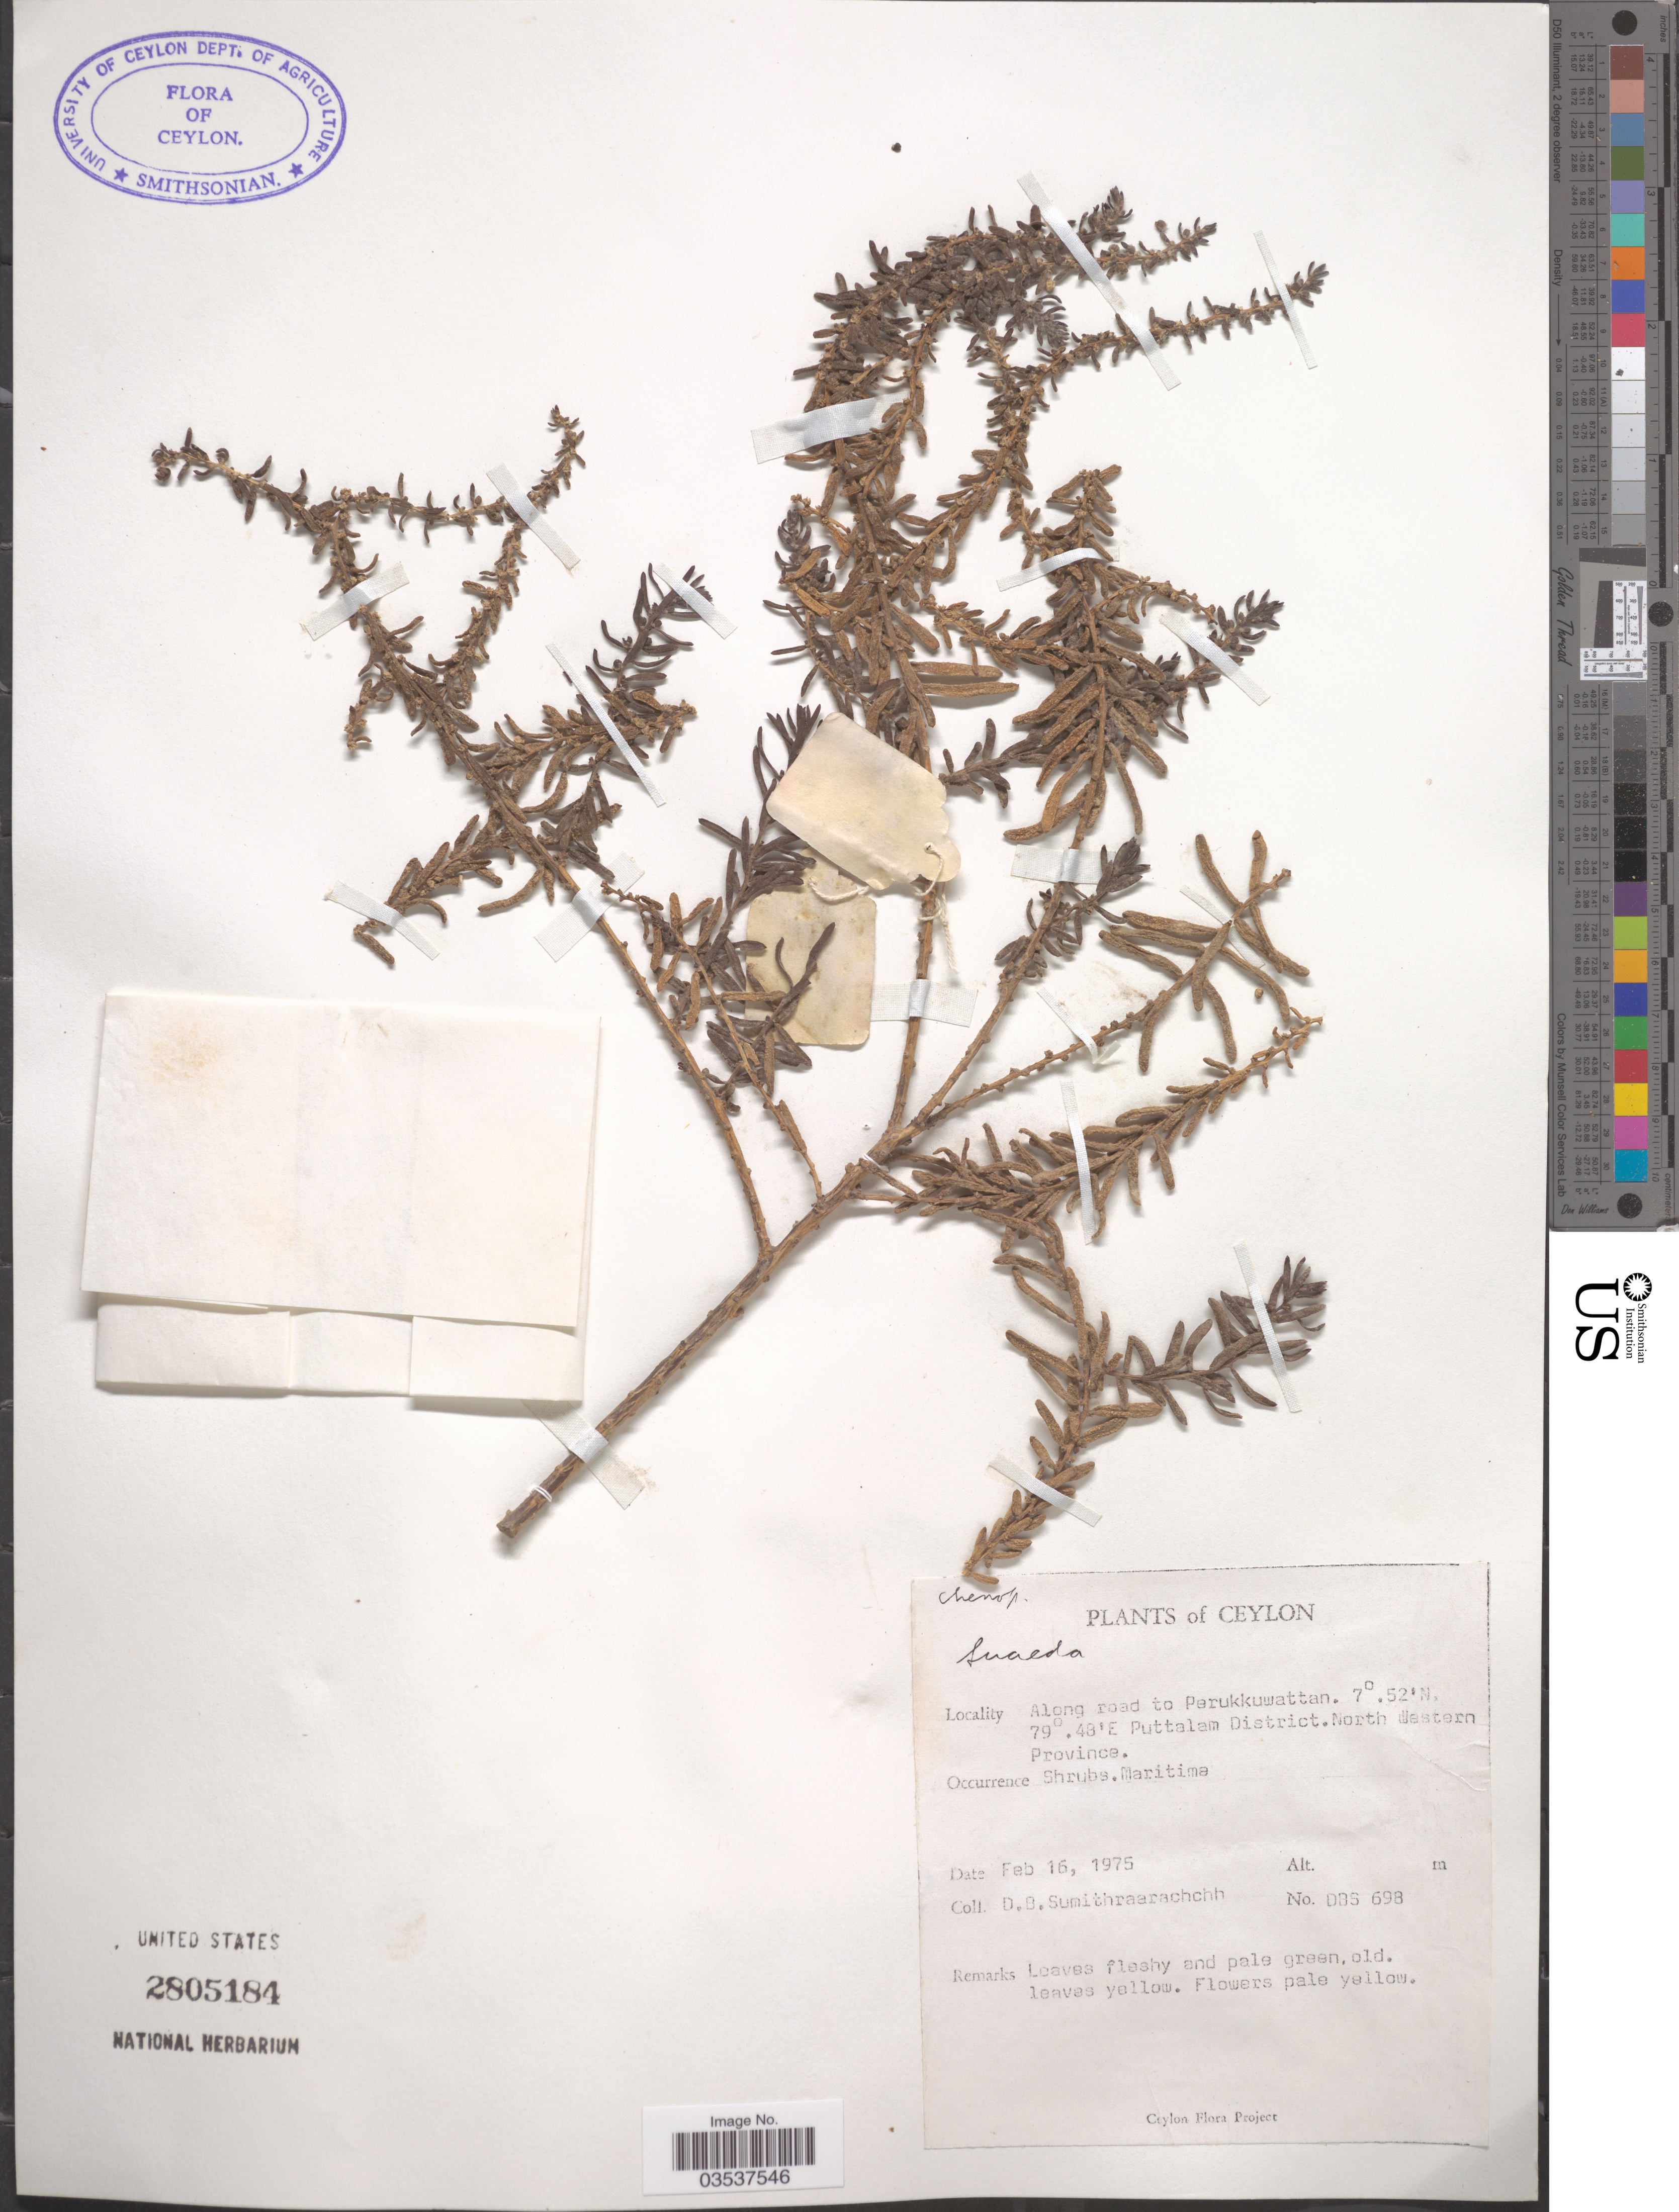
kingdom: Plantae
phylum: Tracheophyta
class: Magnoliopsida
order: Caryophyllales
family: Amaranthaceae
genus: Suaeda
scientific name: Suaeda sp.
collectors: D. B. Sumithraarachchi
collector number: DBS698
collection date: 1975-02-16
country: Sri Lanka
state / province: North Western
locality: Ceylon. Along road to Perukkuwattan. Puttalam District.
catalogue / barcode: US 2805184